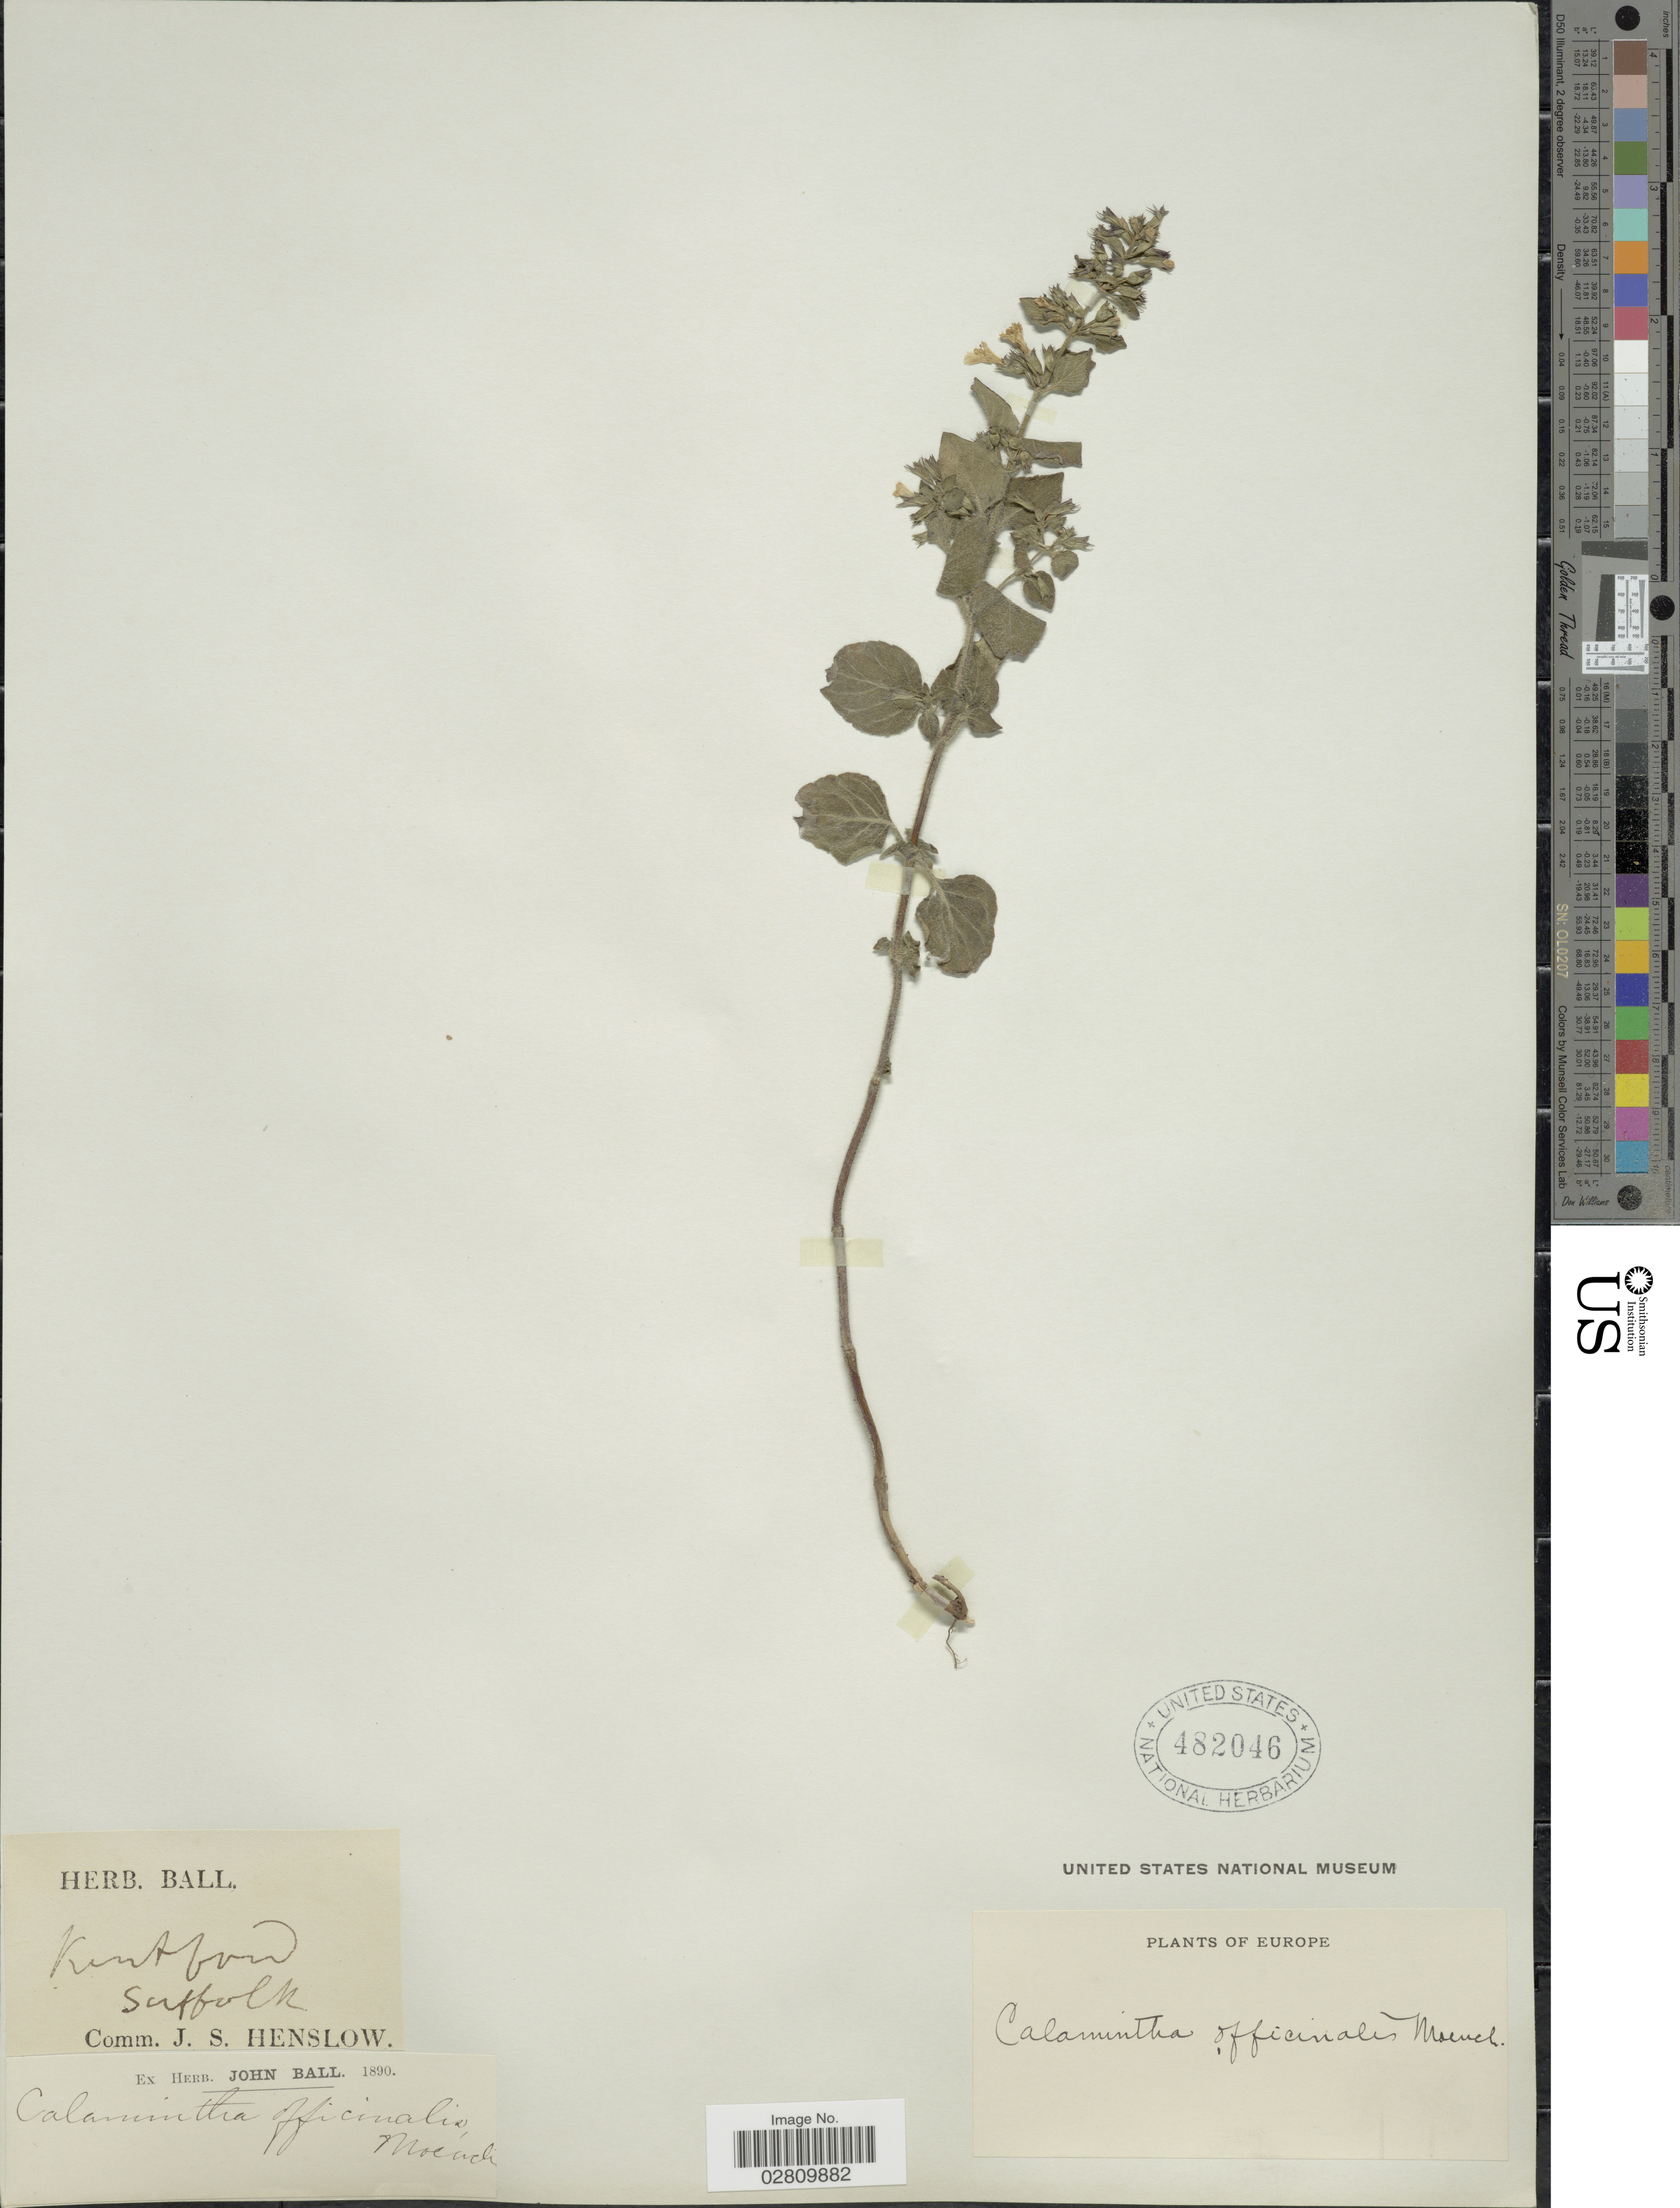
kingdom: Plantae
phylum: Tracheophyta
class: Magnoliopsida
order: Lamiales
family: Lamiaceae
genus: Calamintha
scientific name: Calamintha officinalis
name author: Moench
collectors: ex herb. John Ball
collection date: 1890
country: United Kingdom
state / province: England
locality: Kentford, Suffolk. Europe.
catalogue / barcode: US 482046